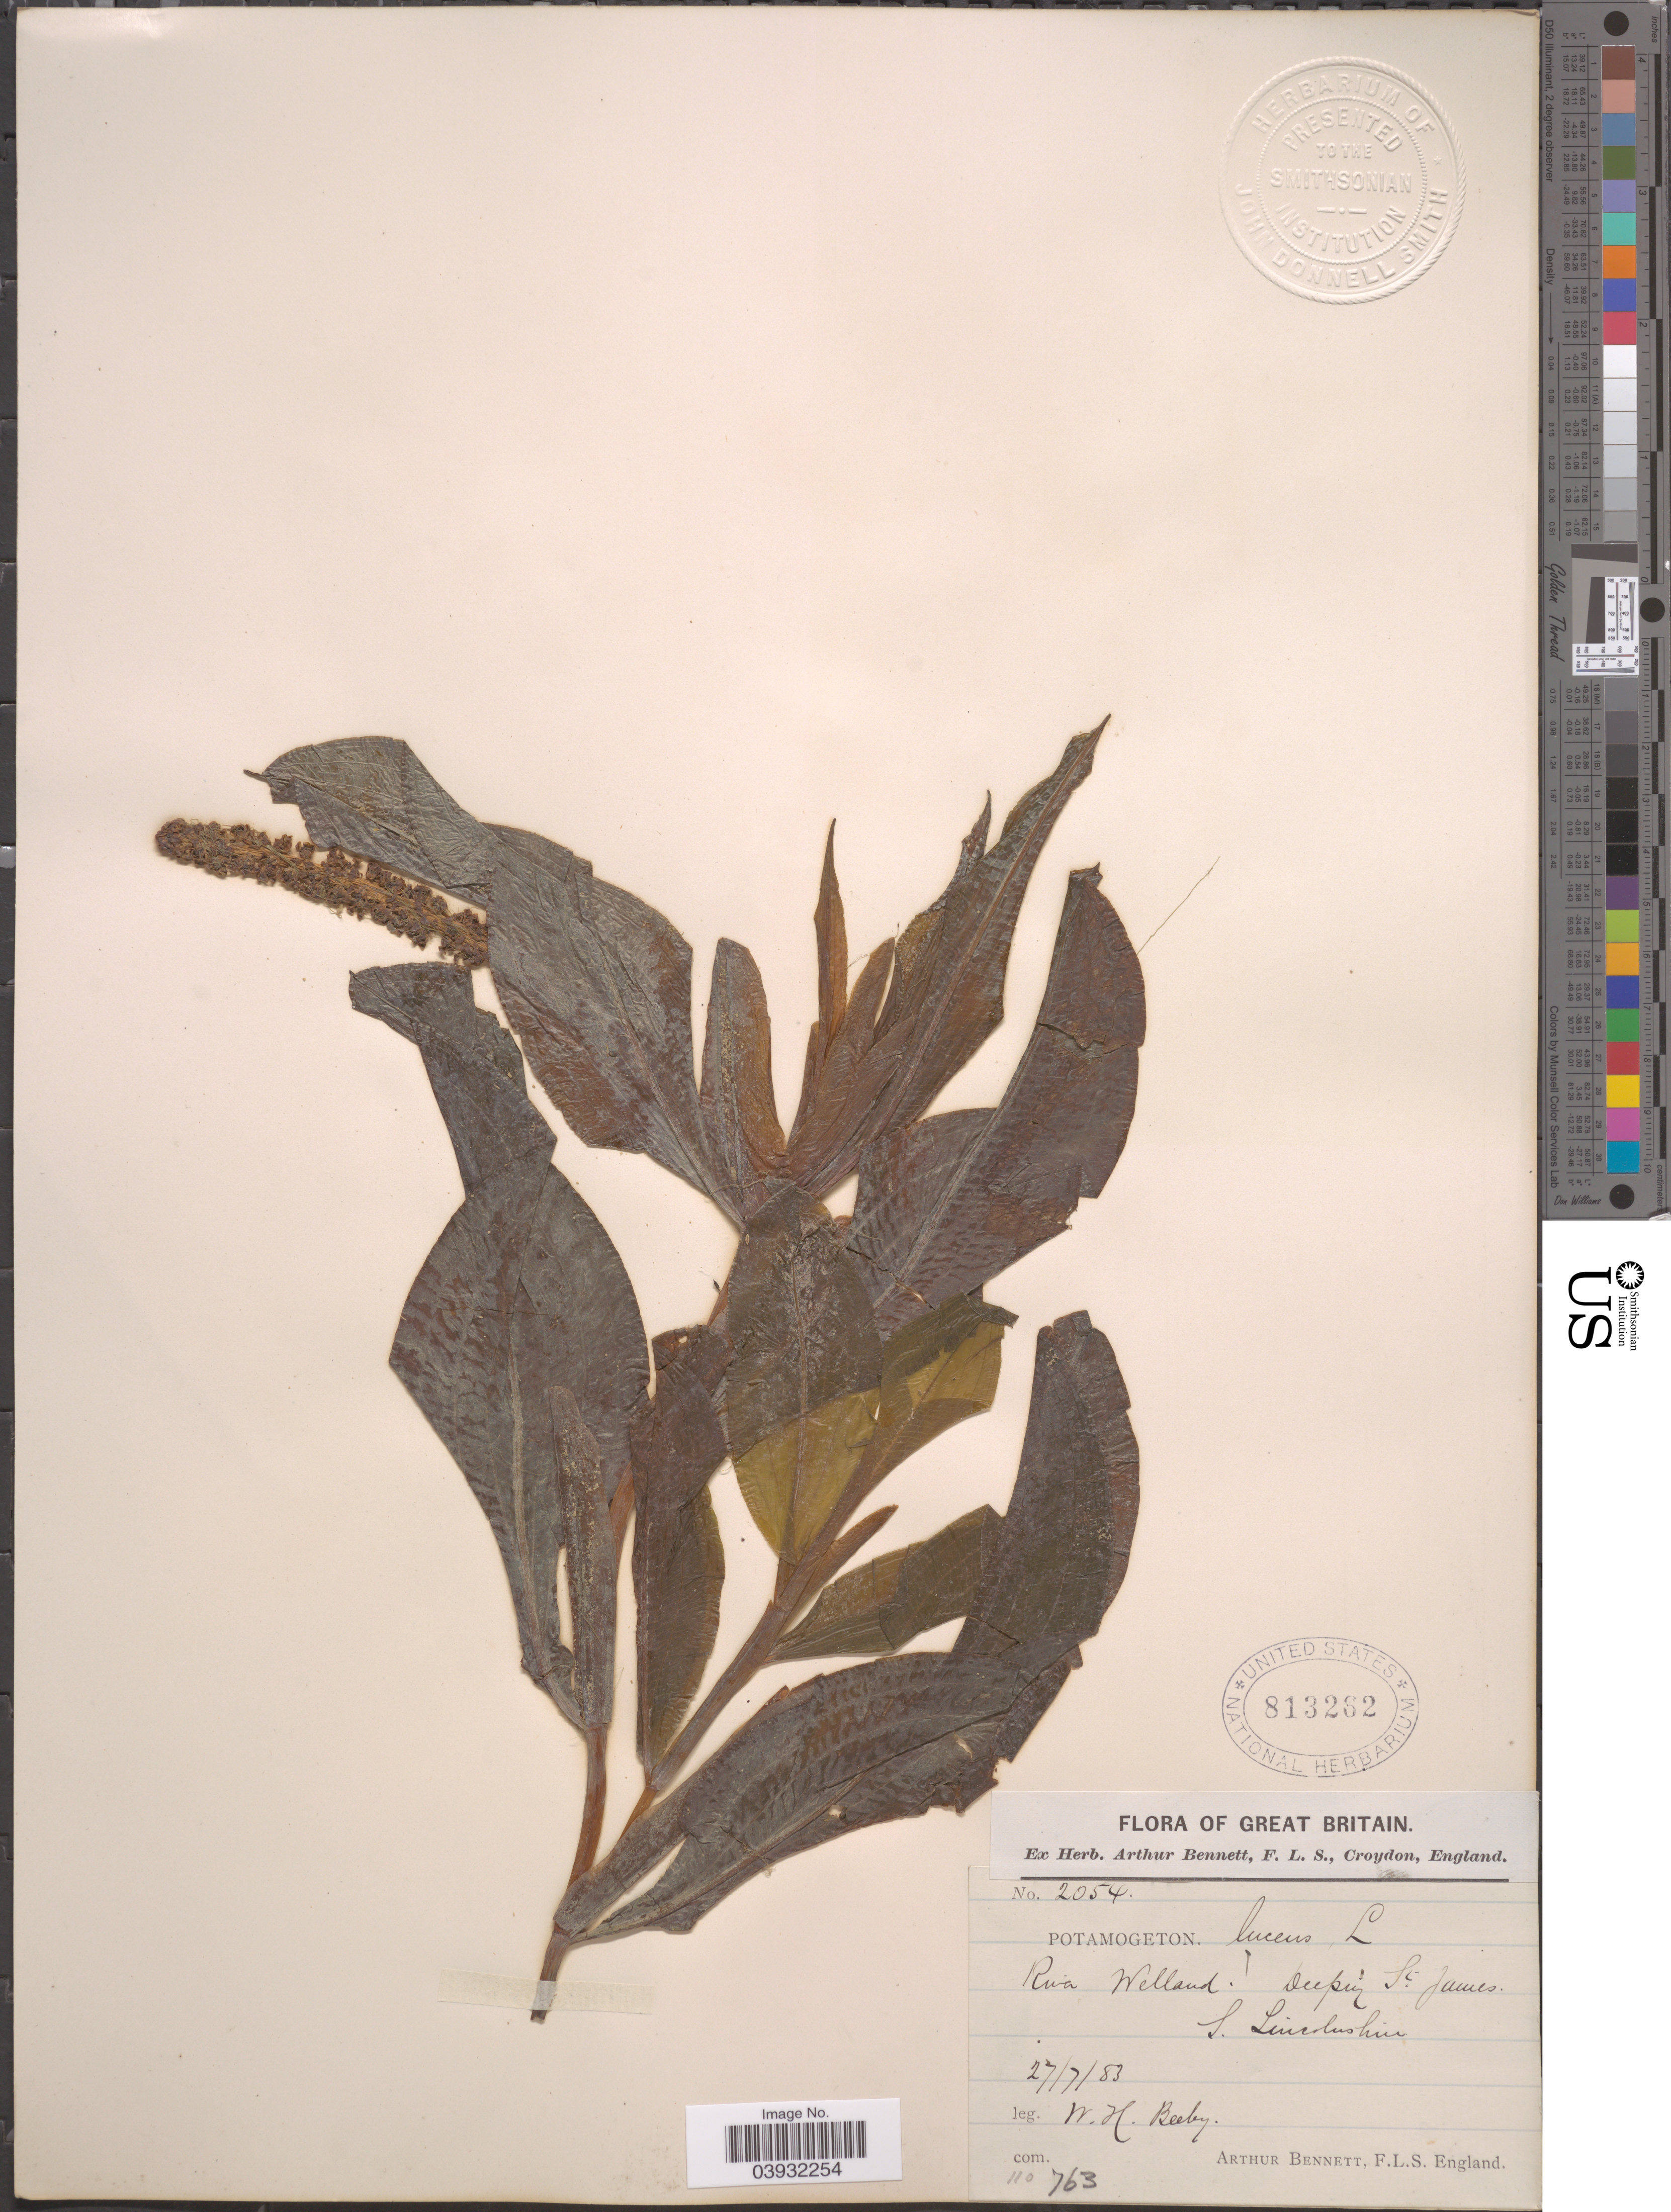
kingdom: Plantae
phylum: Tracheophyta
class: Liliopsida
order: Alismatales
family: Potamogetonaceae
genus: Potamogeton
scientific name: Potamogeton lucens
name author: L.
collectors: W. Beeby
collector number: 2054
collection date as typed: Transcribed d/m/y: 27/7/83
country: United Kingdom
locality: Great Britain. River Welland Deeping St .James. S. Lincolnshire.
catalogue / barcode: US 813262